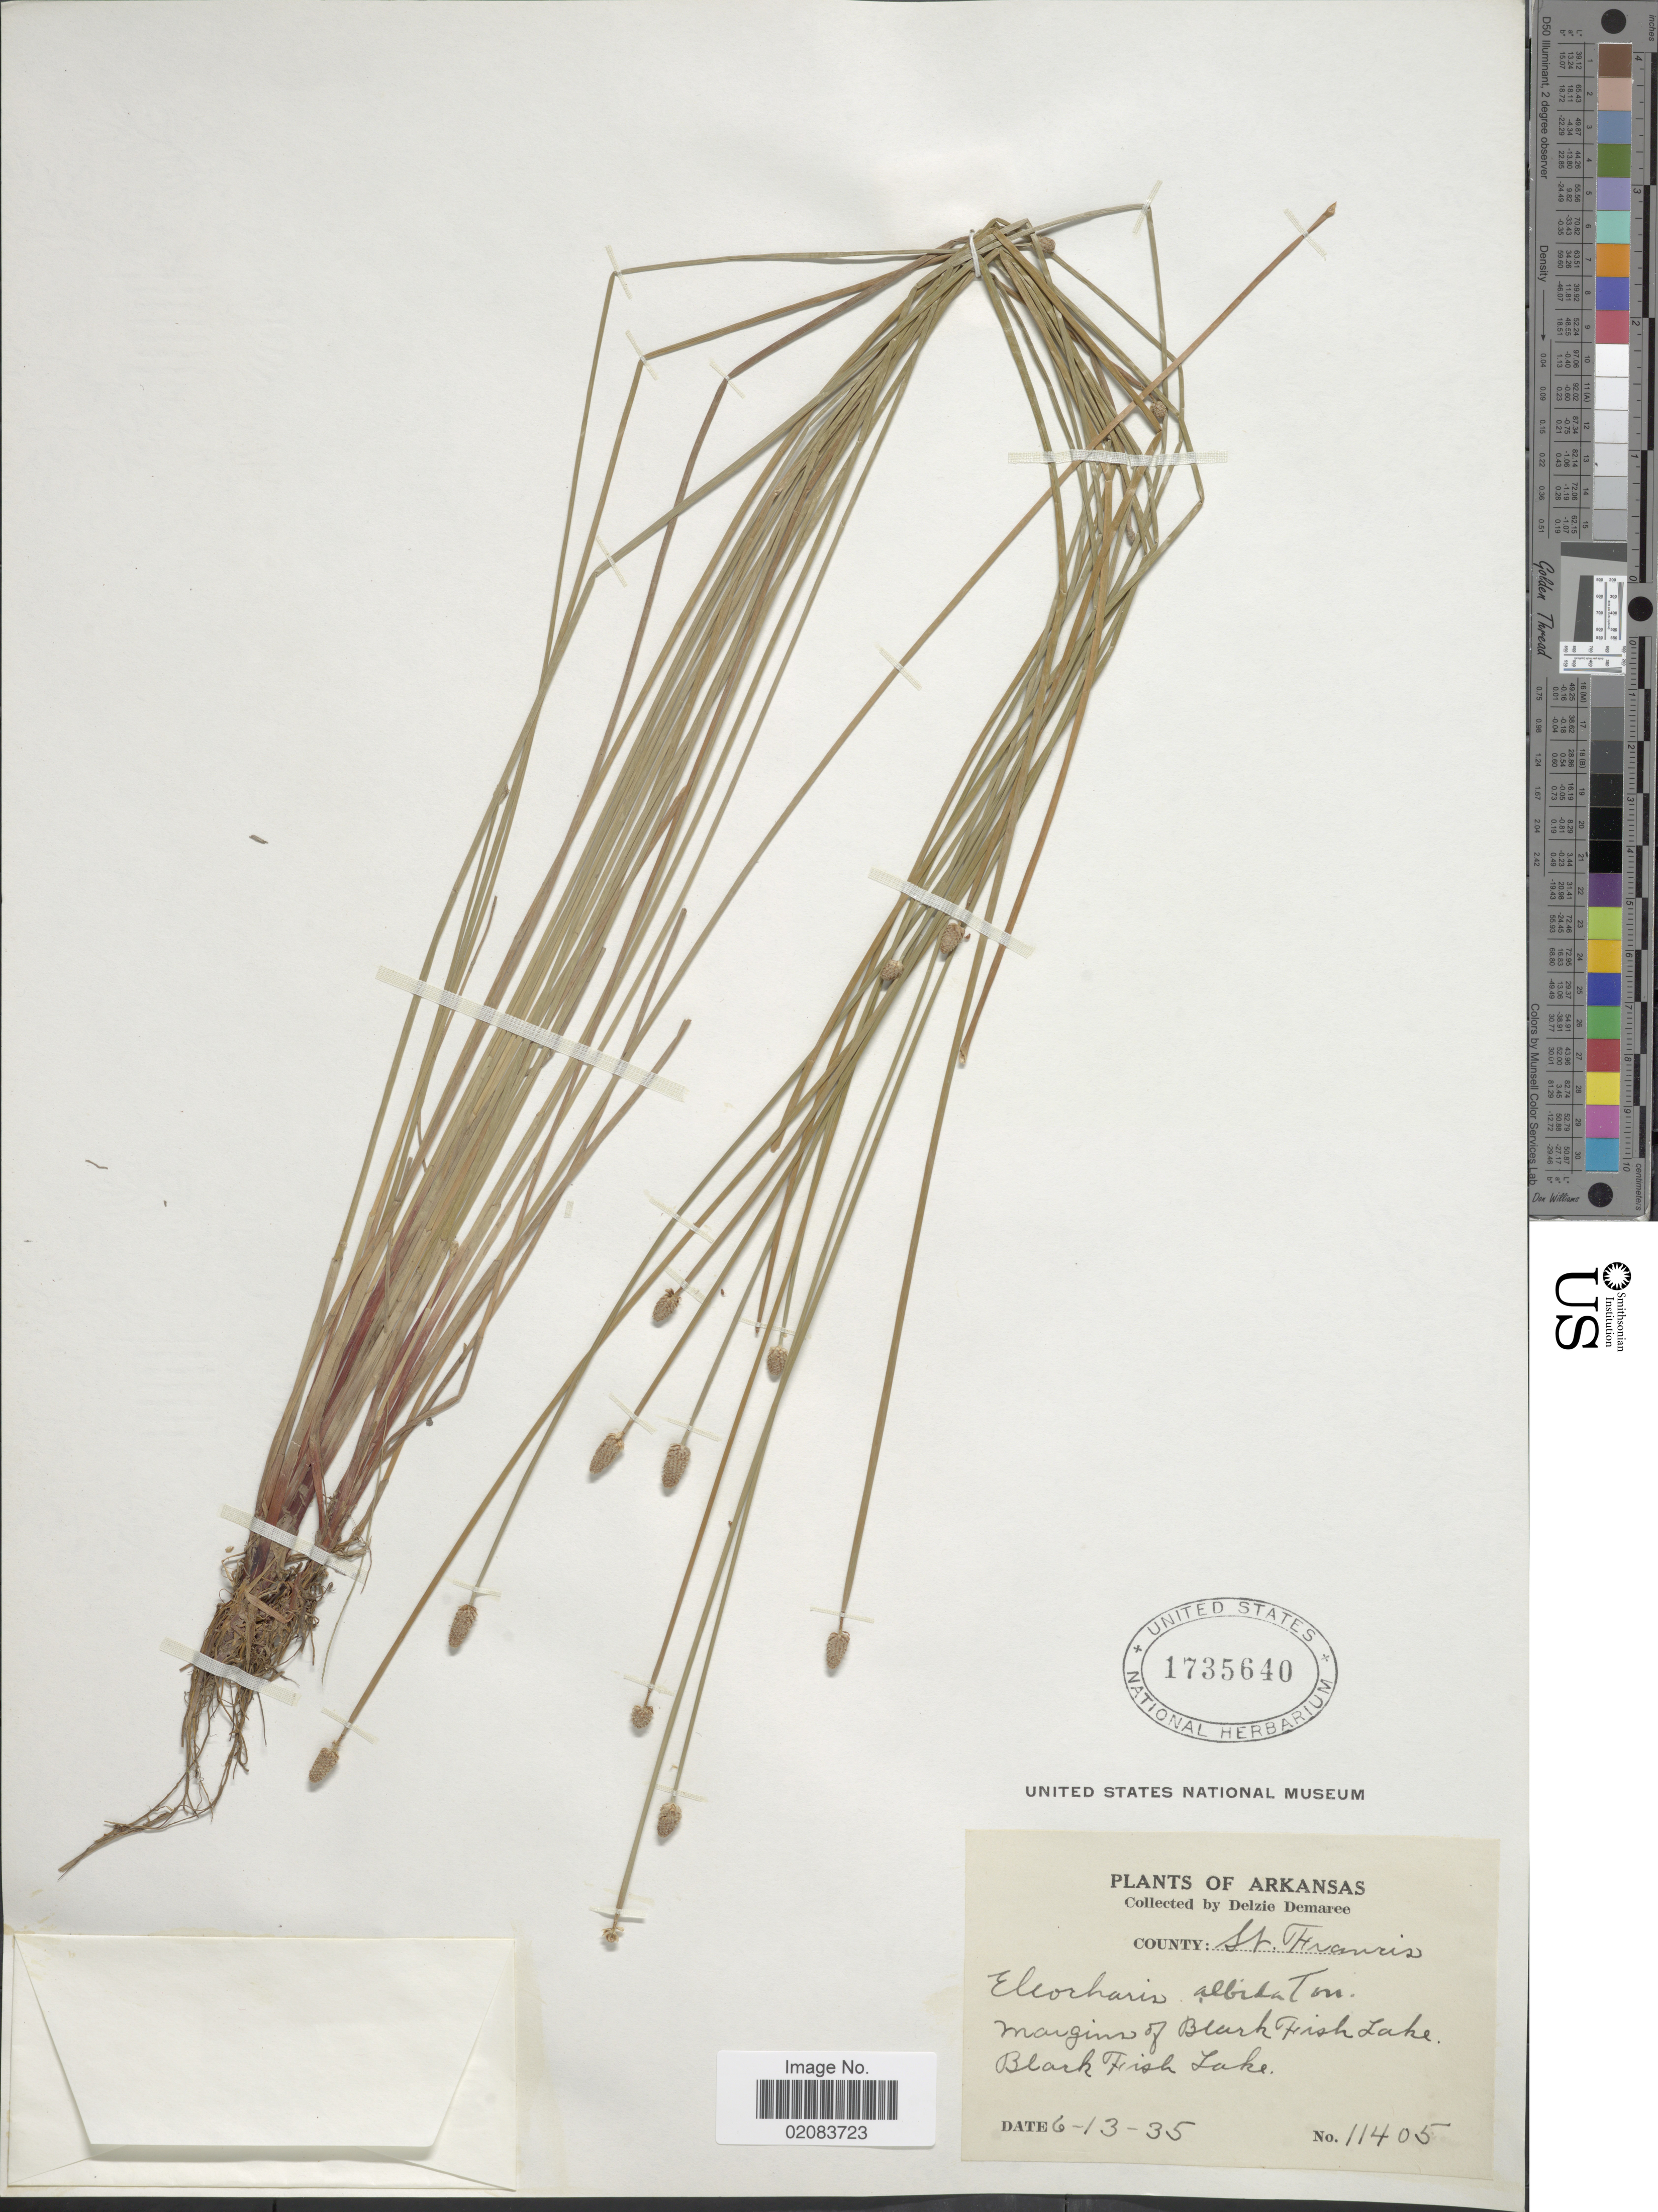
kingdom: Plantae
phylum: Tracheophyta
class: Liliopsida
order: Poales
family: Cyperaceae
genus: Eleocharis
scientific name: Eleocharis obtusa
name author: (Willd.) Schult.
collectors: D. Demaree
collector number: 11405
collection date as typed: Transcribed d/m/y: 13/6/35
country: United States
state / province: Arkansas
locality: County St. Francis, margins of Blark Fish Lake, Blark Fish Lake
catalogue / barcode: US 1735640